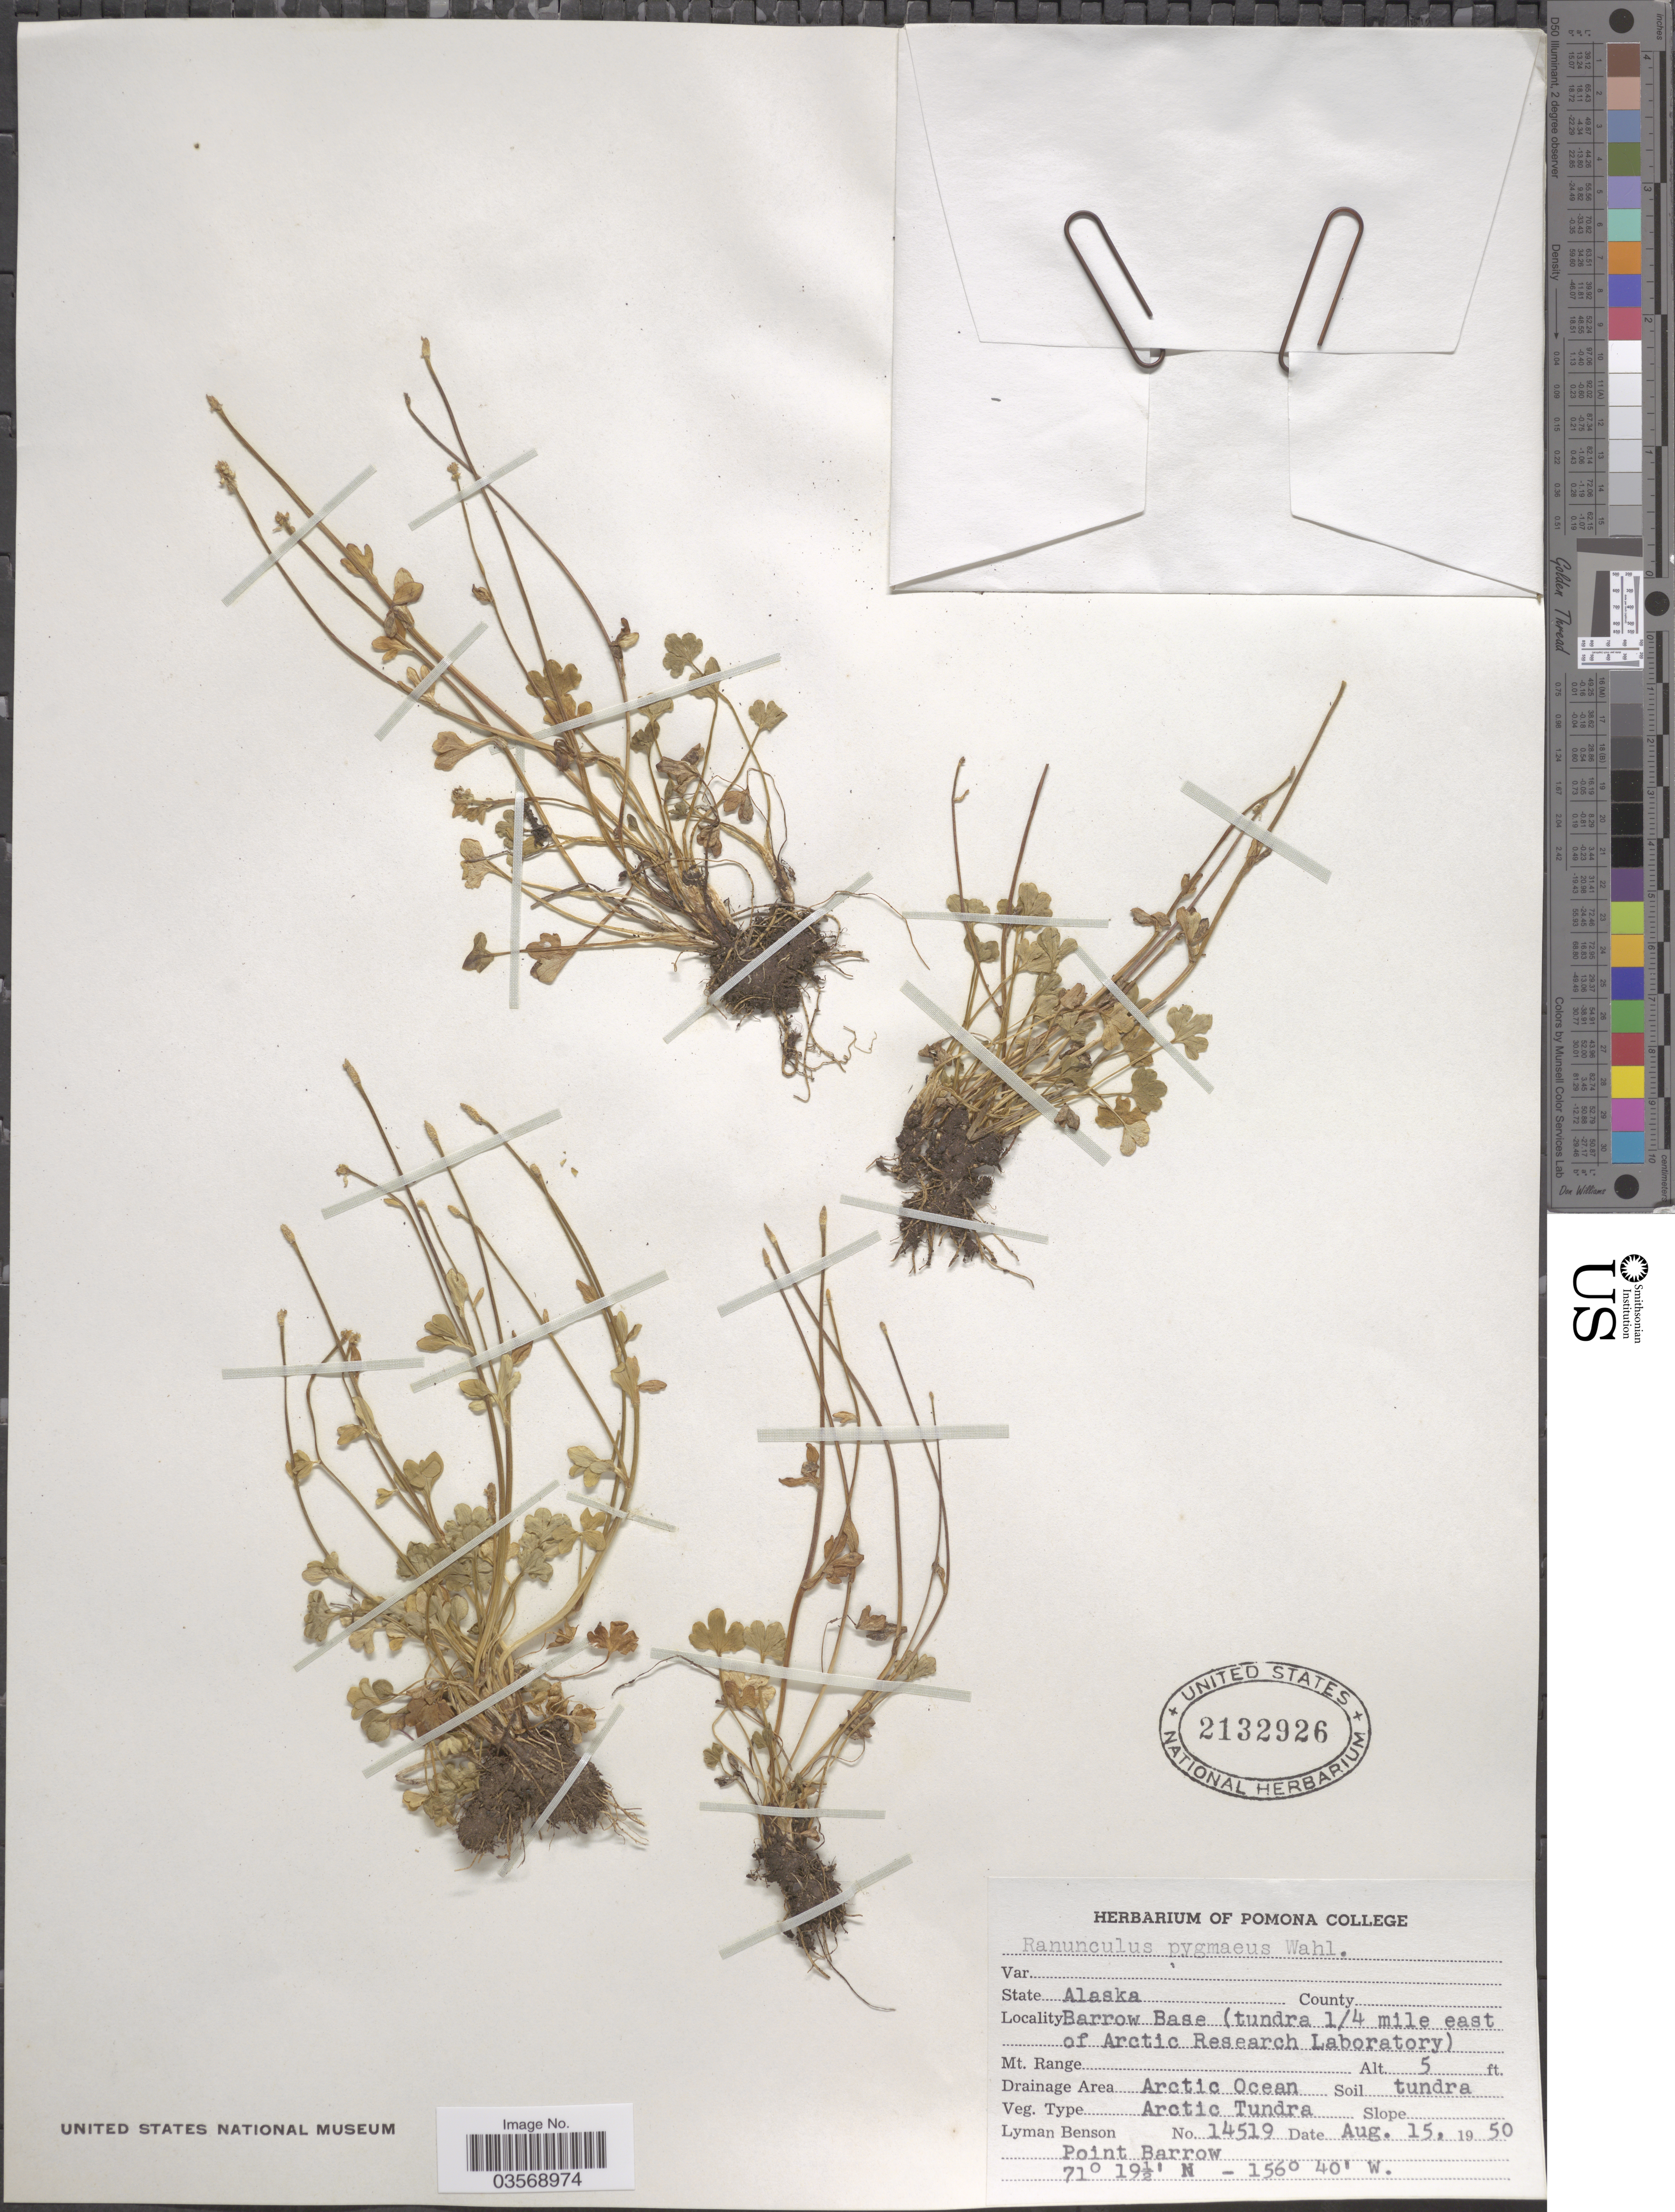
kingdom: Plantae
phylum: Tracheophyta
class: Magnoliopsida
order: Ranunculales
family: Ranunculaceae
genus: Ranunculus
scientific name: Ranunculus pygmaeus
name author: Wahlenb.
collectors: L. D. Benson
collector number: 14519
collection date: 1950-08-15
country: United States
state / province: Alaska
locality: Barrow Base (tundra 1/4 mile east of Arctic Research Laboratory). Drainage Area Arctic Ocean.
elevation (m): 2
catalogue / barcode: US 2132926